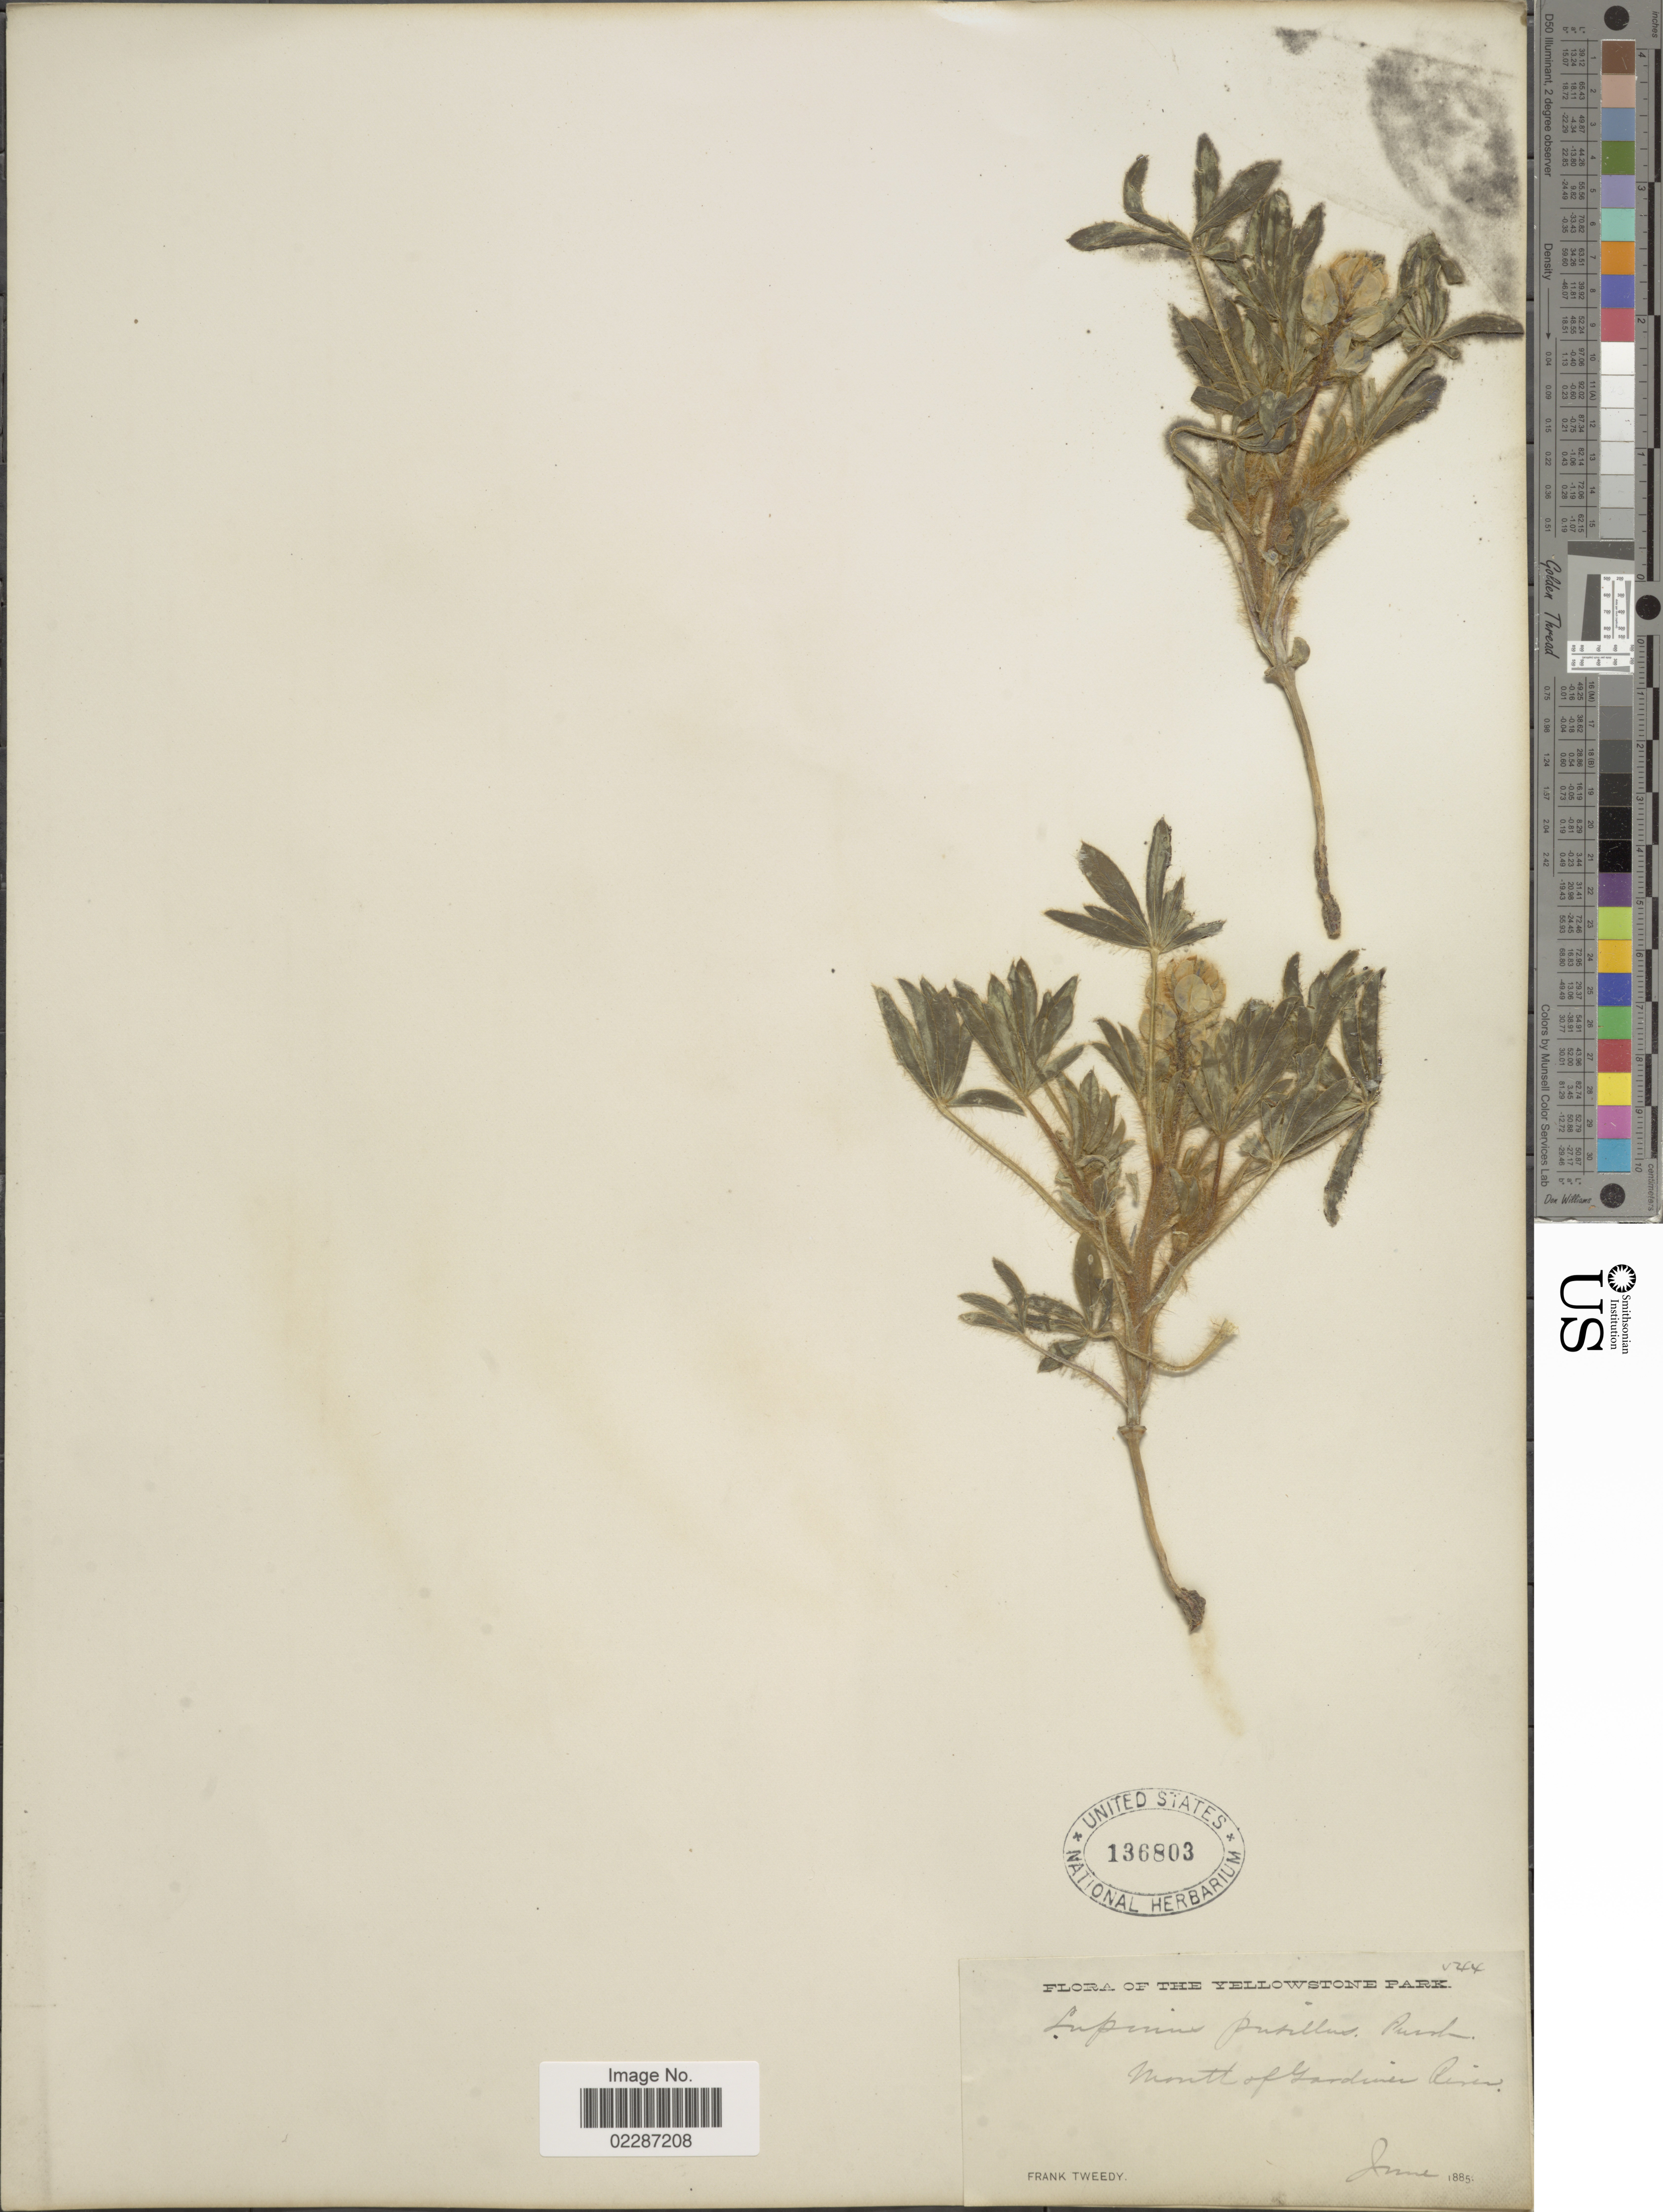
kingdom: Plantae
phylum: Tracheophyta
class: Magnoliopsida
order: Fabales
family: Fabaceae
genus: Lupinus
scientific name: Lupinus pusillus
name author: Pursh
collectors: F. Tweedy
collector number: v44*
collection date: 1885-06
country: United States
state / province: Montana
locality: The Yellowstone Park, Mouth of Gardiner River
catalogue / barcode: US 136803